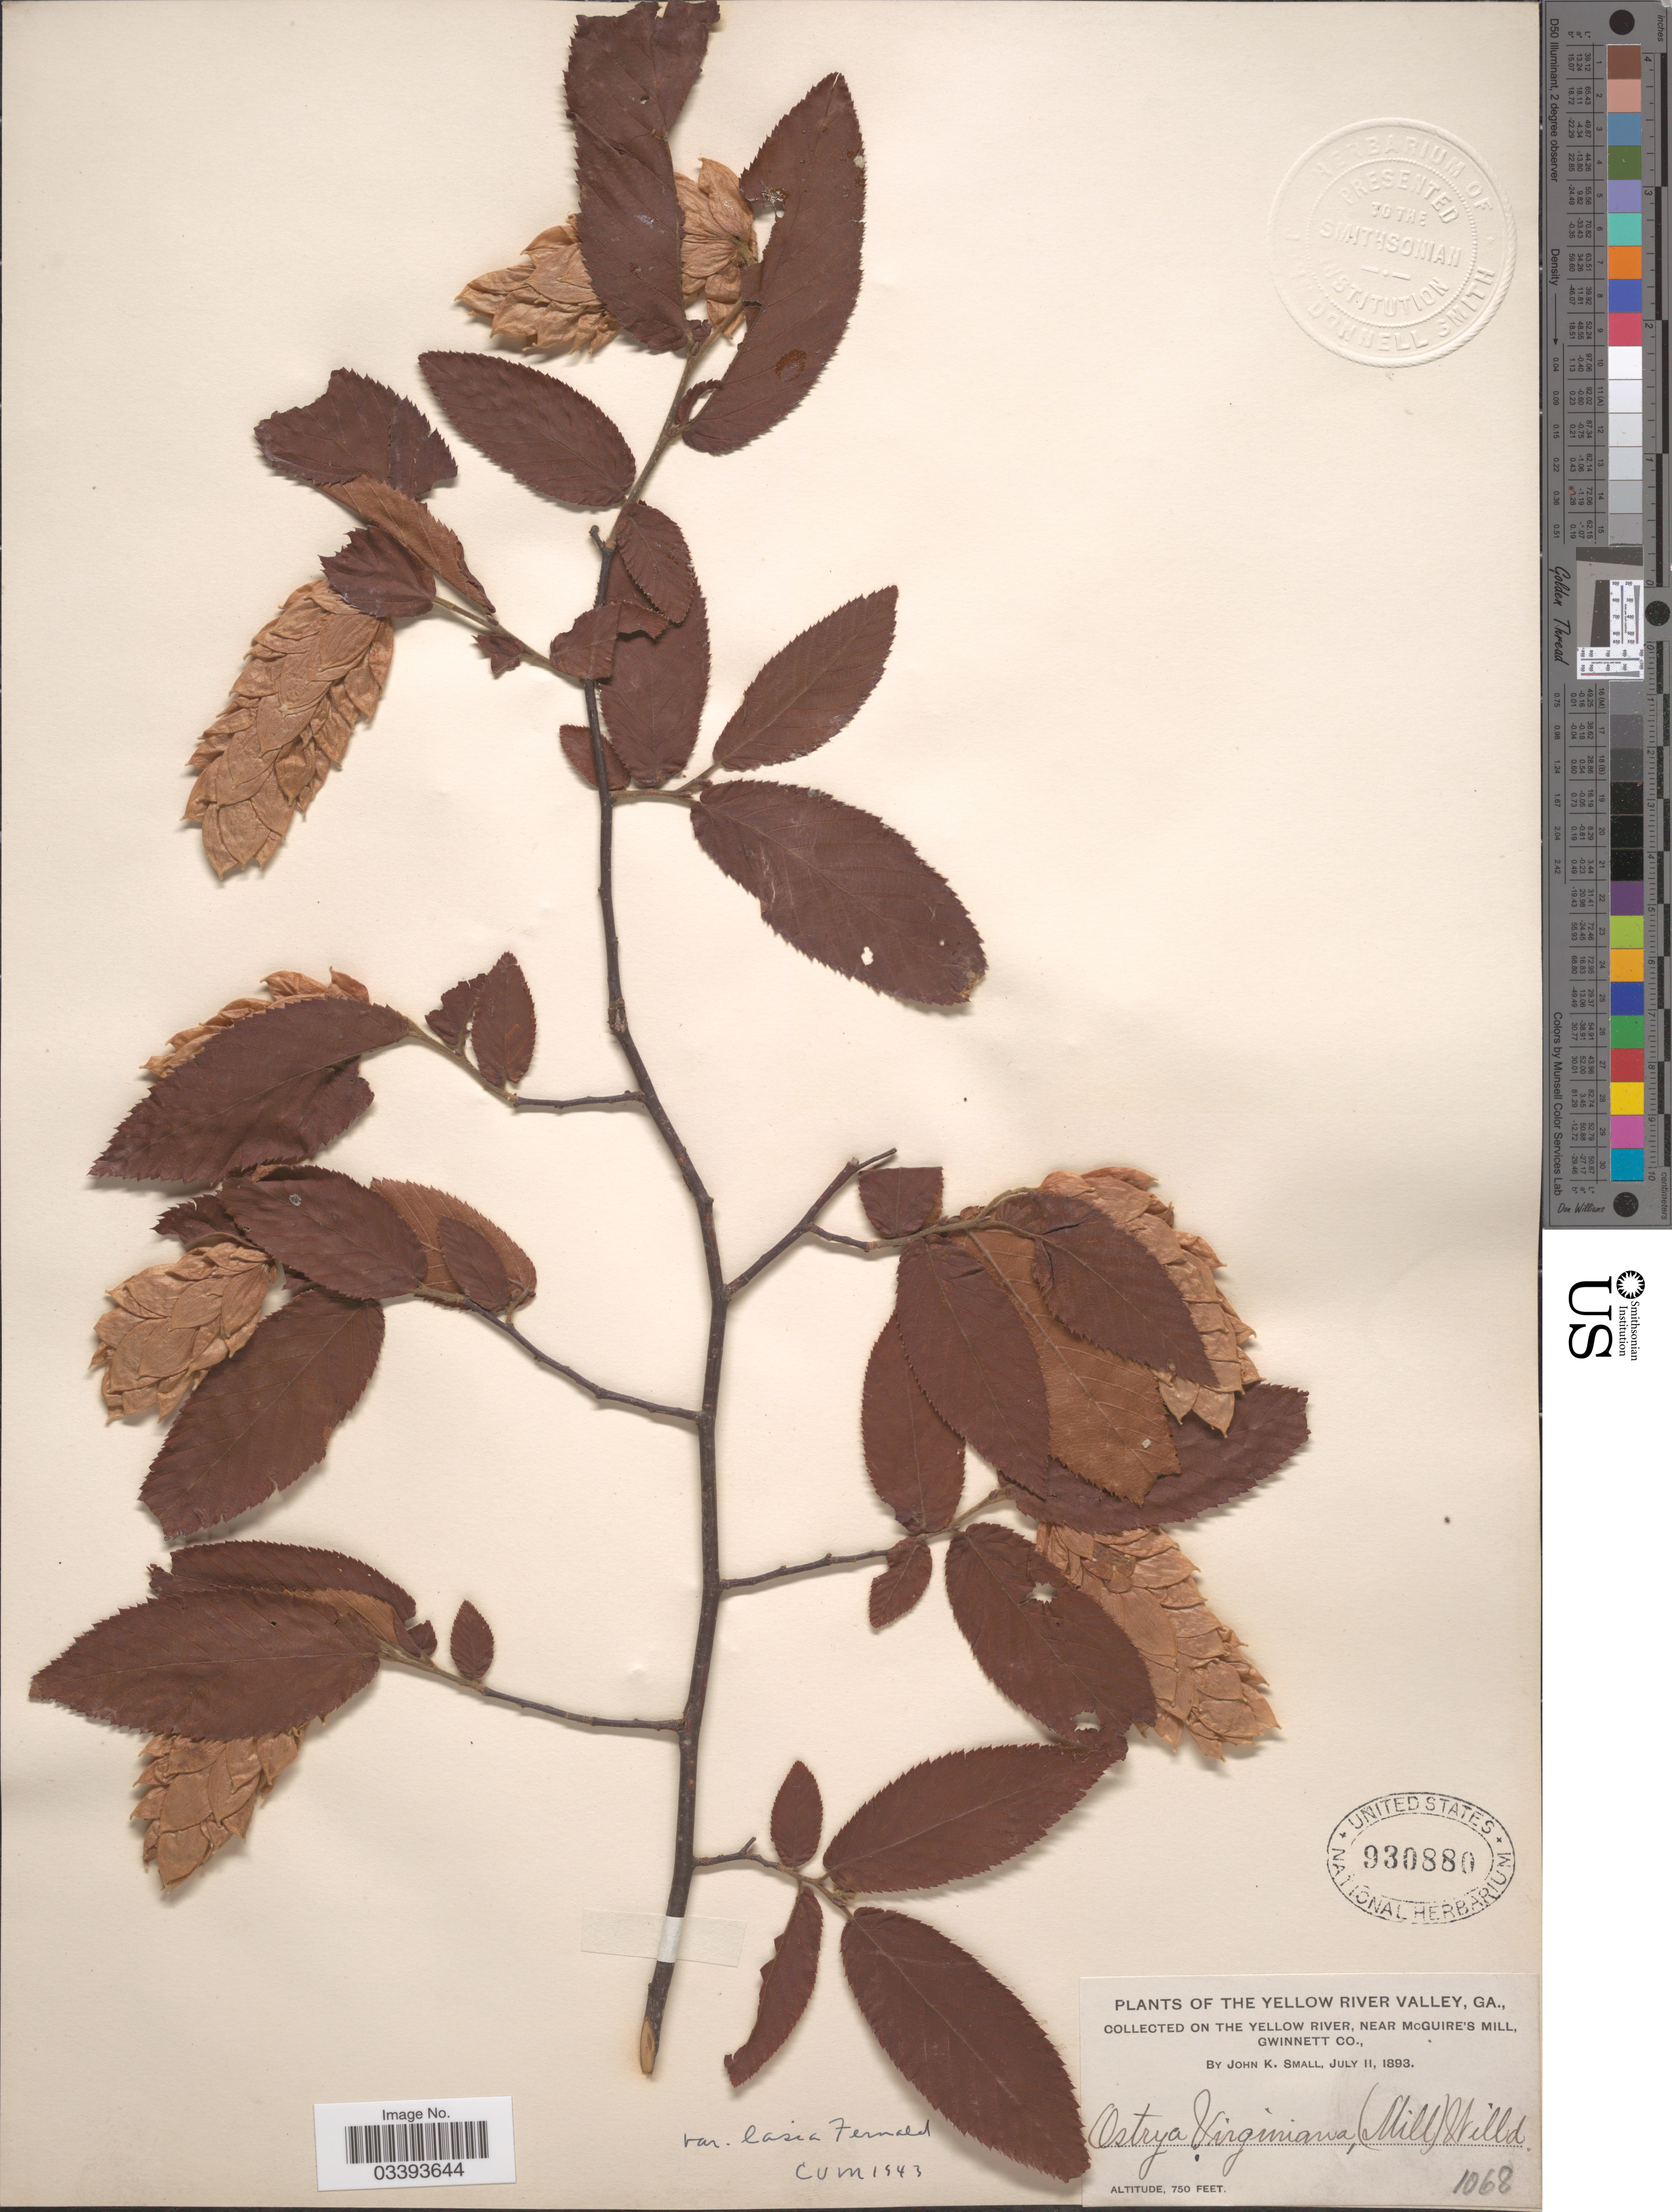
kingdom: Plantae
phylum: Tracheophyta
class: Magnoliopsida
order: Fagales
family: Betulaceae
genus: Ostrya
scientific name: Ostrya virginiana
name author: (Mill.) K. Koch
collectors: J. K. Small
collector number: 1068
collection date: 1893-07-11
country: United States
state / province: Georgia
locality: The Yellow River Valley, Ga. On the Yellow River, near McGuire's Mill, Gwinnett Co.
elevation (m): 229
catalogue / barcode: US 930880